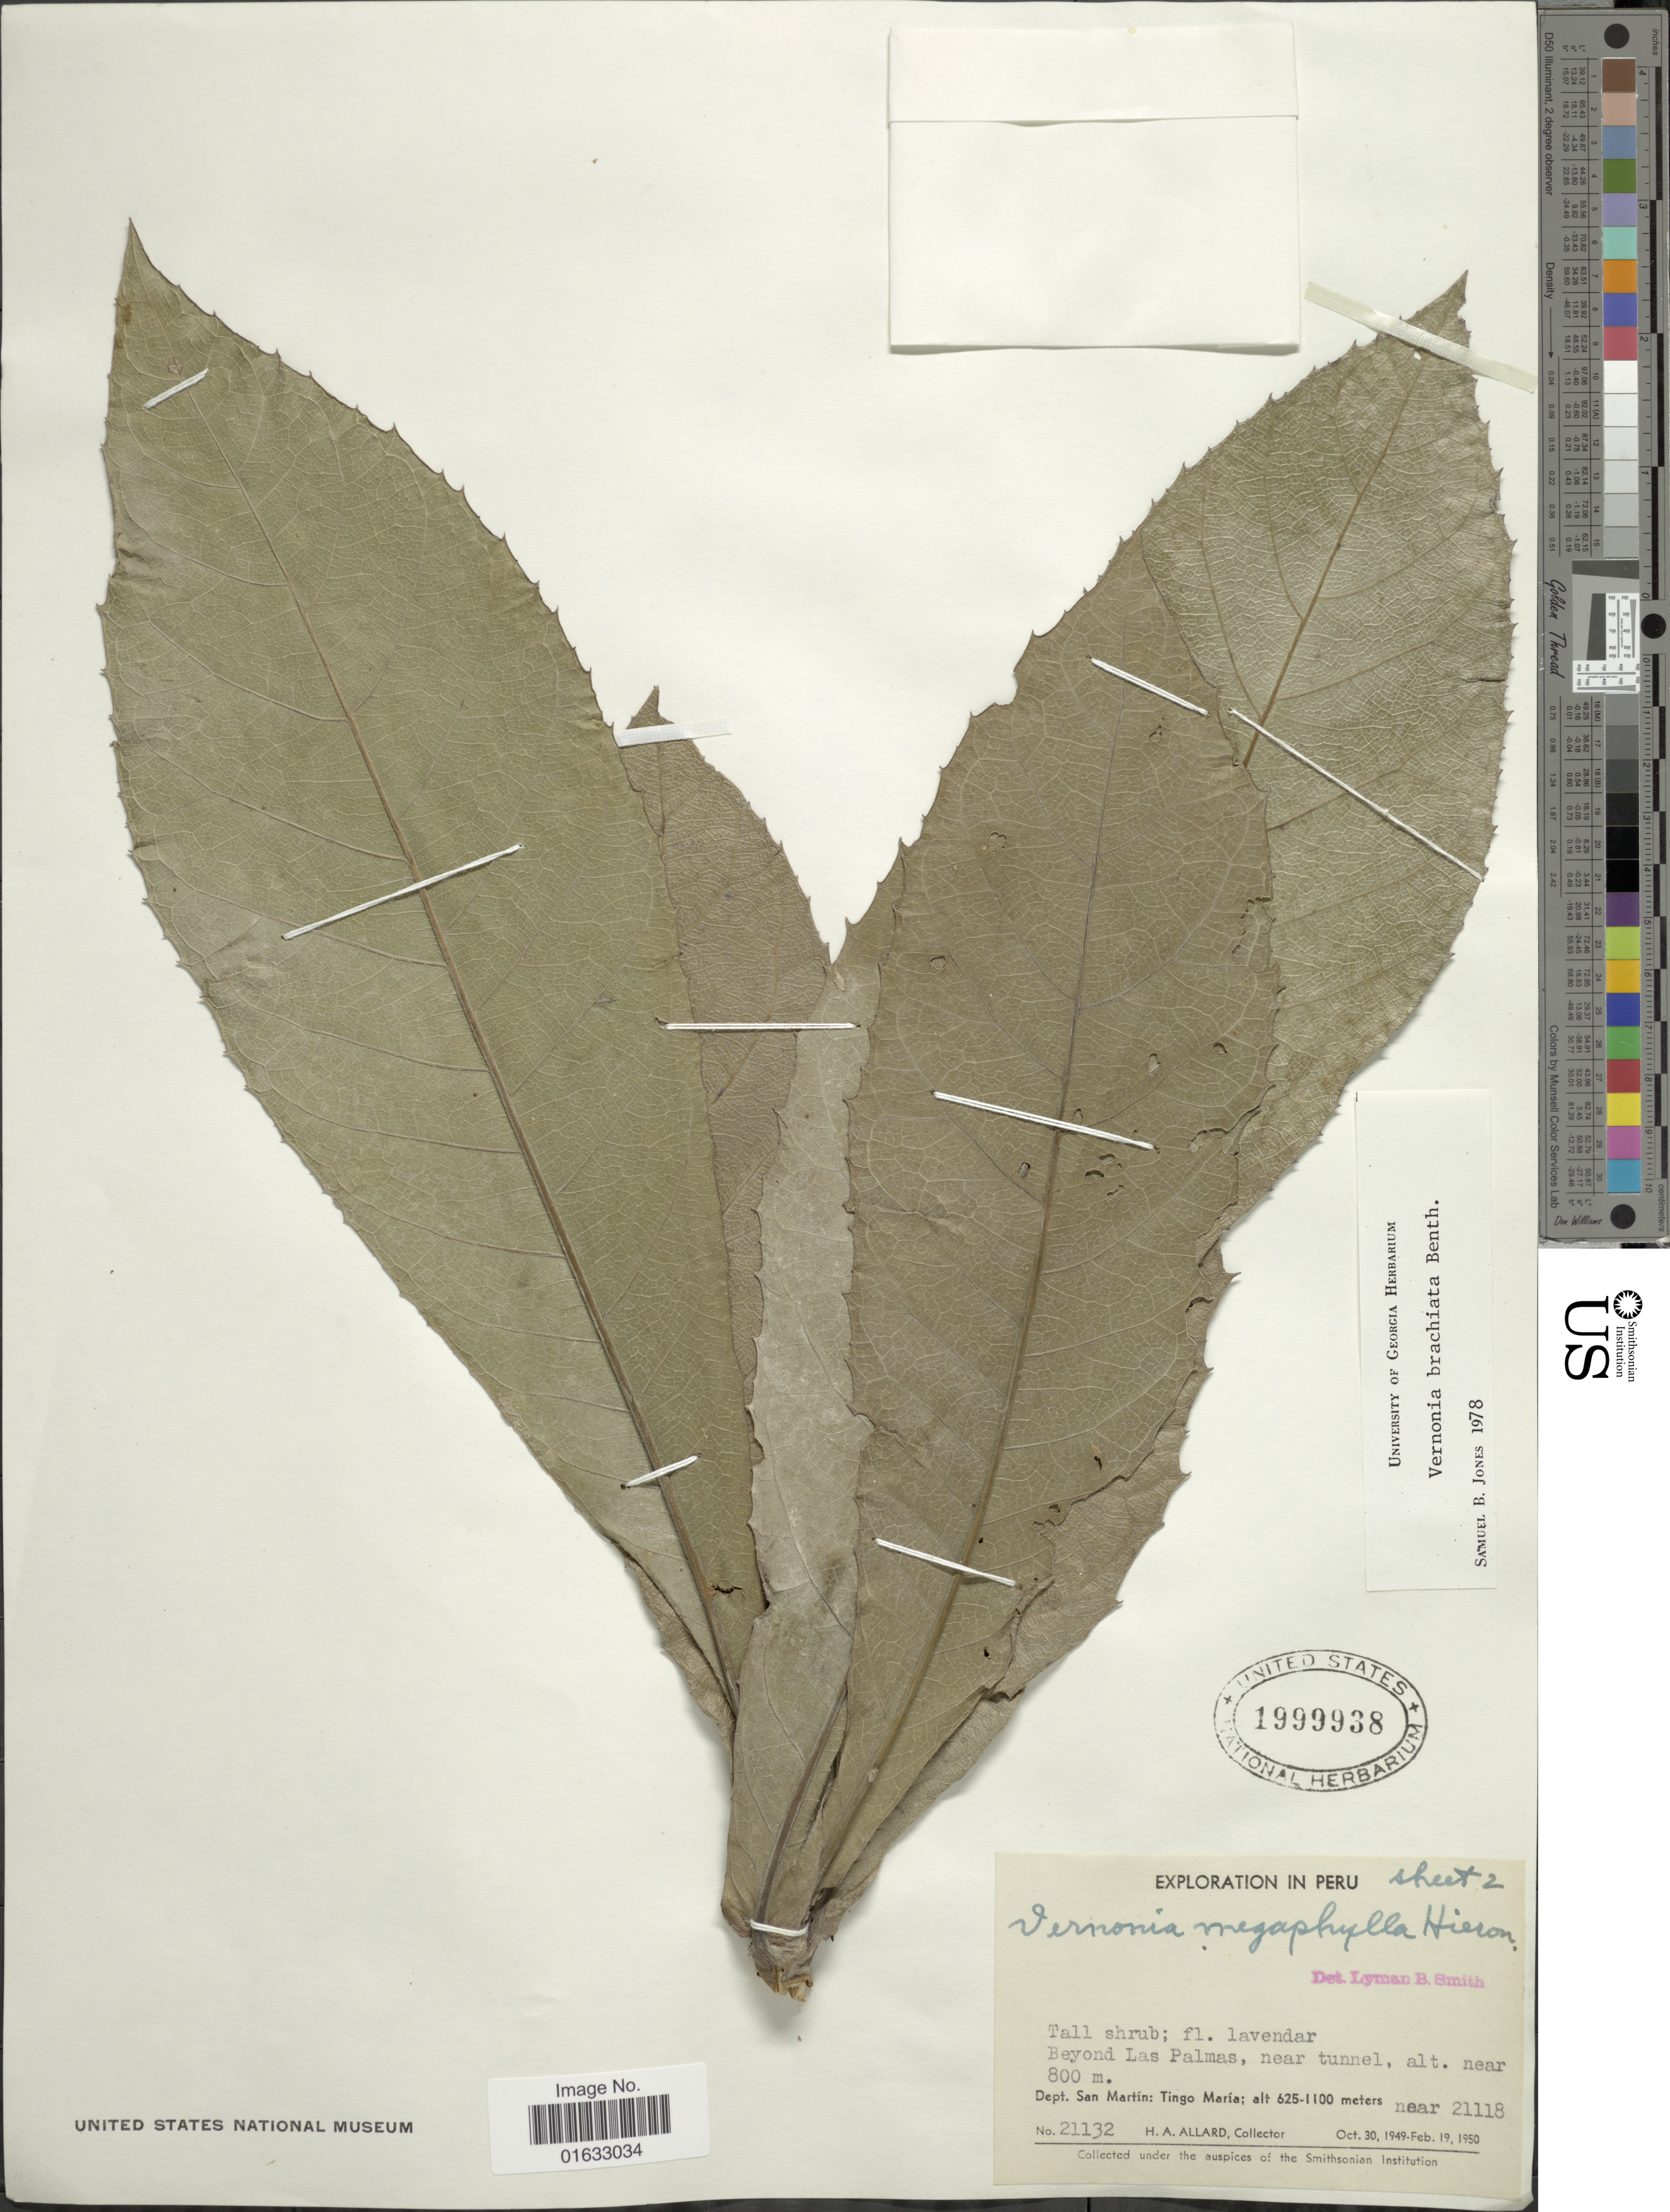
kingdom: Plantae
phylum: Tracheophyta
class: Magnoliopsida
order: Asterales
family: Asteraceae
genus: Eirmocephala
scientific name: Eirmocephala megaphylla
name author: (Hieron.) H. Rob.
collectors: H. A. Allard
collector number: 21132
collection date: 1949-10-30/1950-02-19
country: Peru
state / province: San Martín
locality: Peru, Dept. San Martín: Tingo María; beyond Las Palmas, near tunnel.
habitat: near tunnel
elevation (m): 800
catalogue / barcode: US 1999938